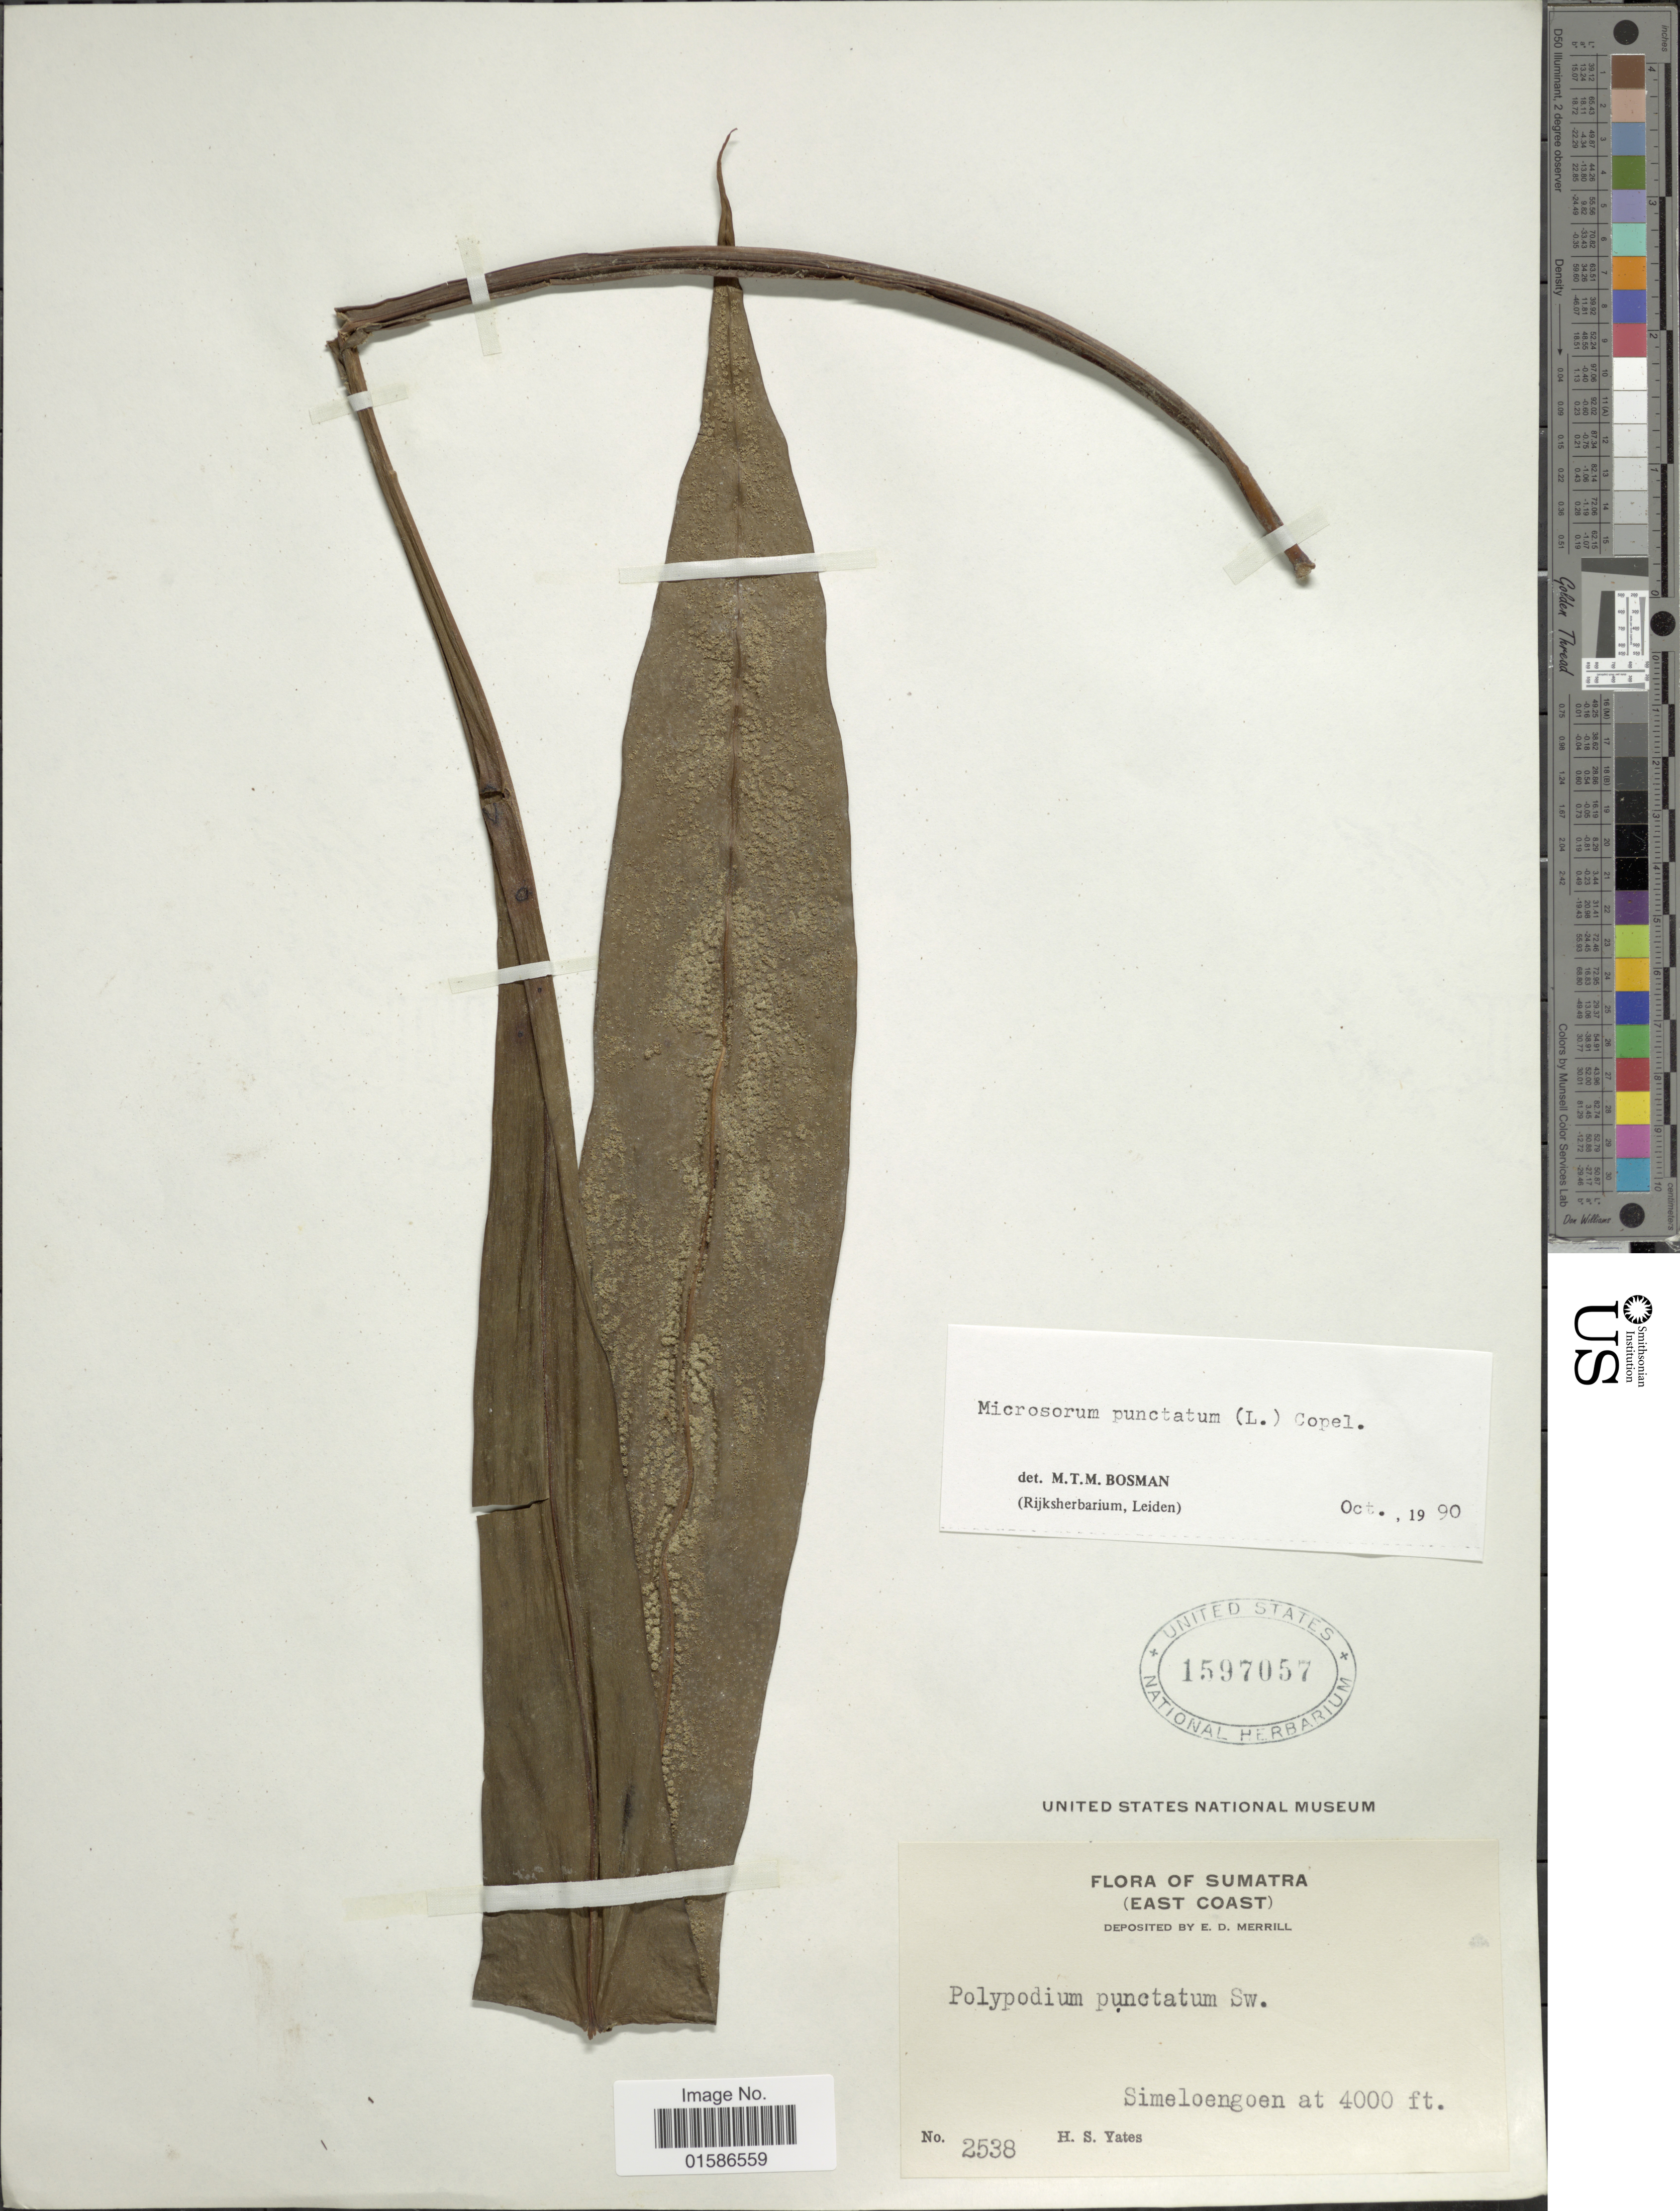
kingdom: Plantae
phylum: Tracheophyta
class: Polypodiopsida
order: Polypodiales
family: Polypodiaceae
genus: Microsorum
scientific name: Microsorum punctatum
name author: (L.) Copel.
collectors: H. S. Yates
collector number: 2538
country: Indonesia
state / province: Sumatra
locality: (East Coast) Simeloengoen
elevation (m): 1219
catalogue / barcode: US 1597057